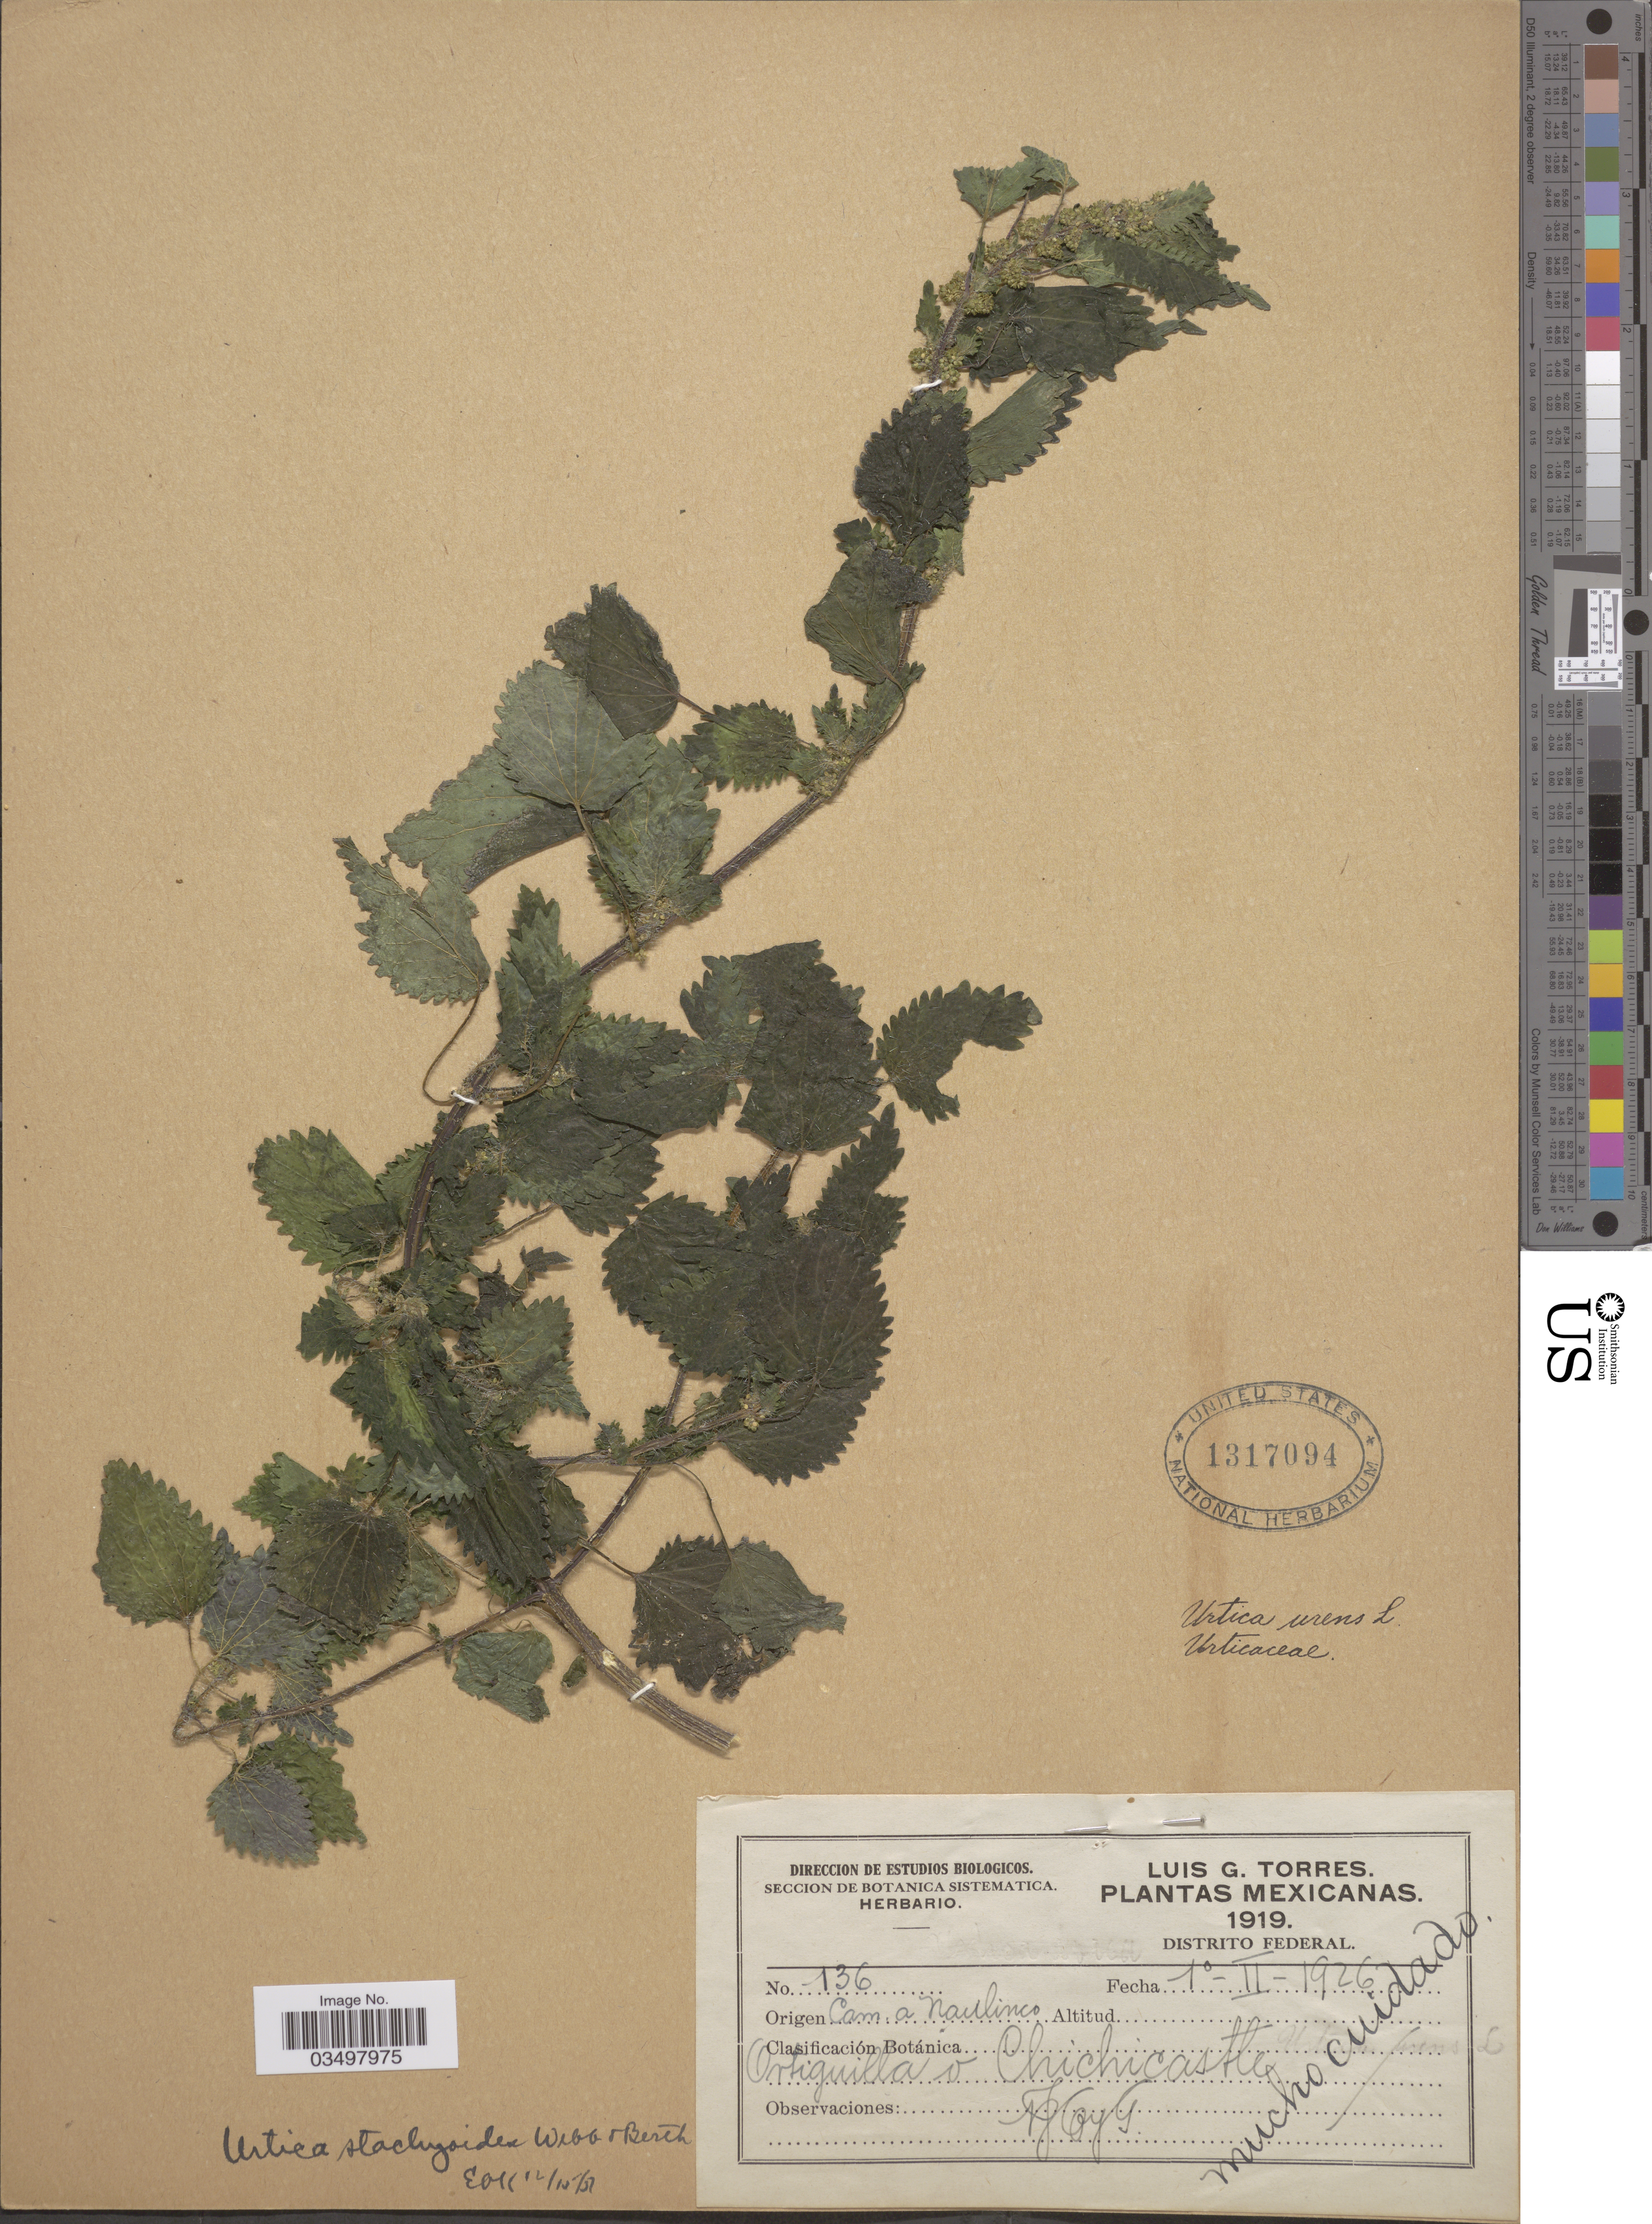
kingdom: Plantae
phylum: Tracheophyta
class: Magnoliopsida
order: Rosales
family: Urticaceae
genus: Urtica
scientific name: Urtica stachyoides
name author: Webb & Berthel.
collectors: L. G. Torres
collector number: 136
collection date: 1926-02-01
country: Mexico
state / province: Distrito Federal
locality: Cam. a Naulinco.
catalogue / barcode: US 1317094